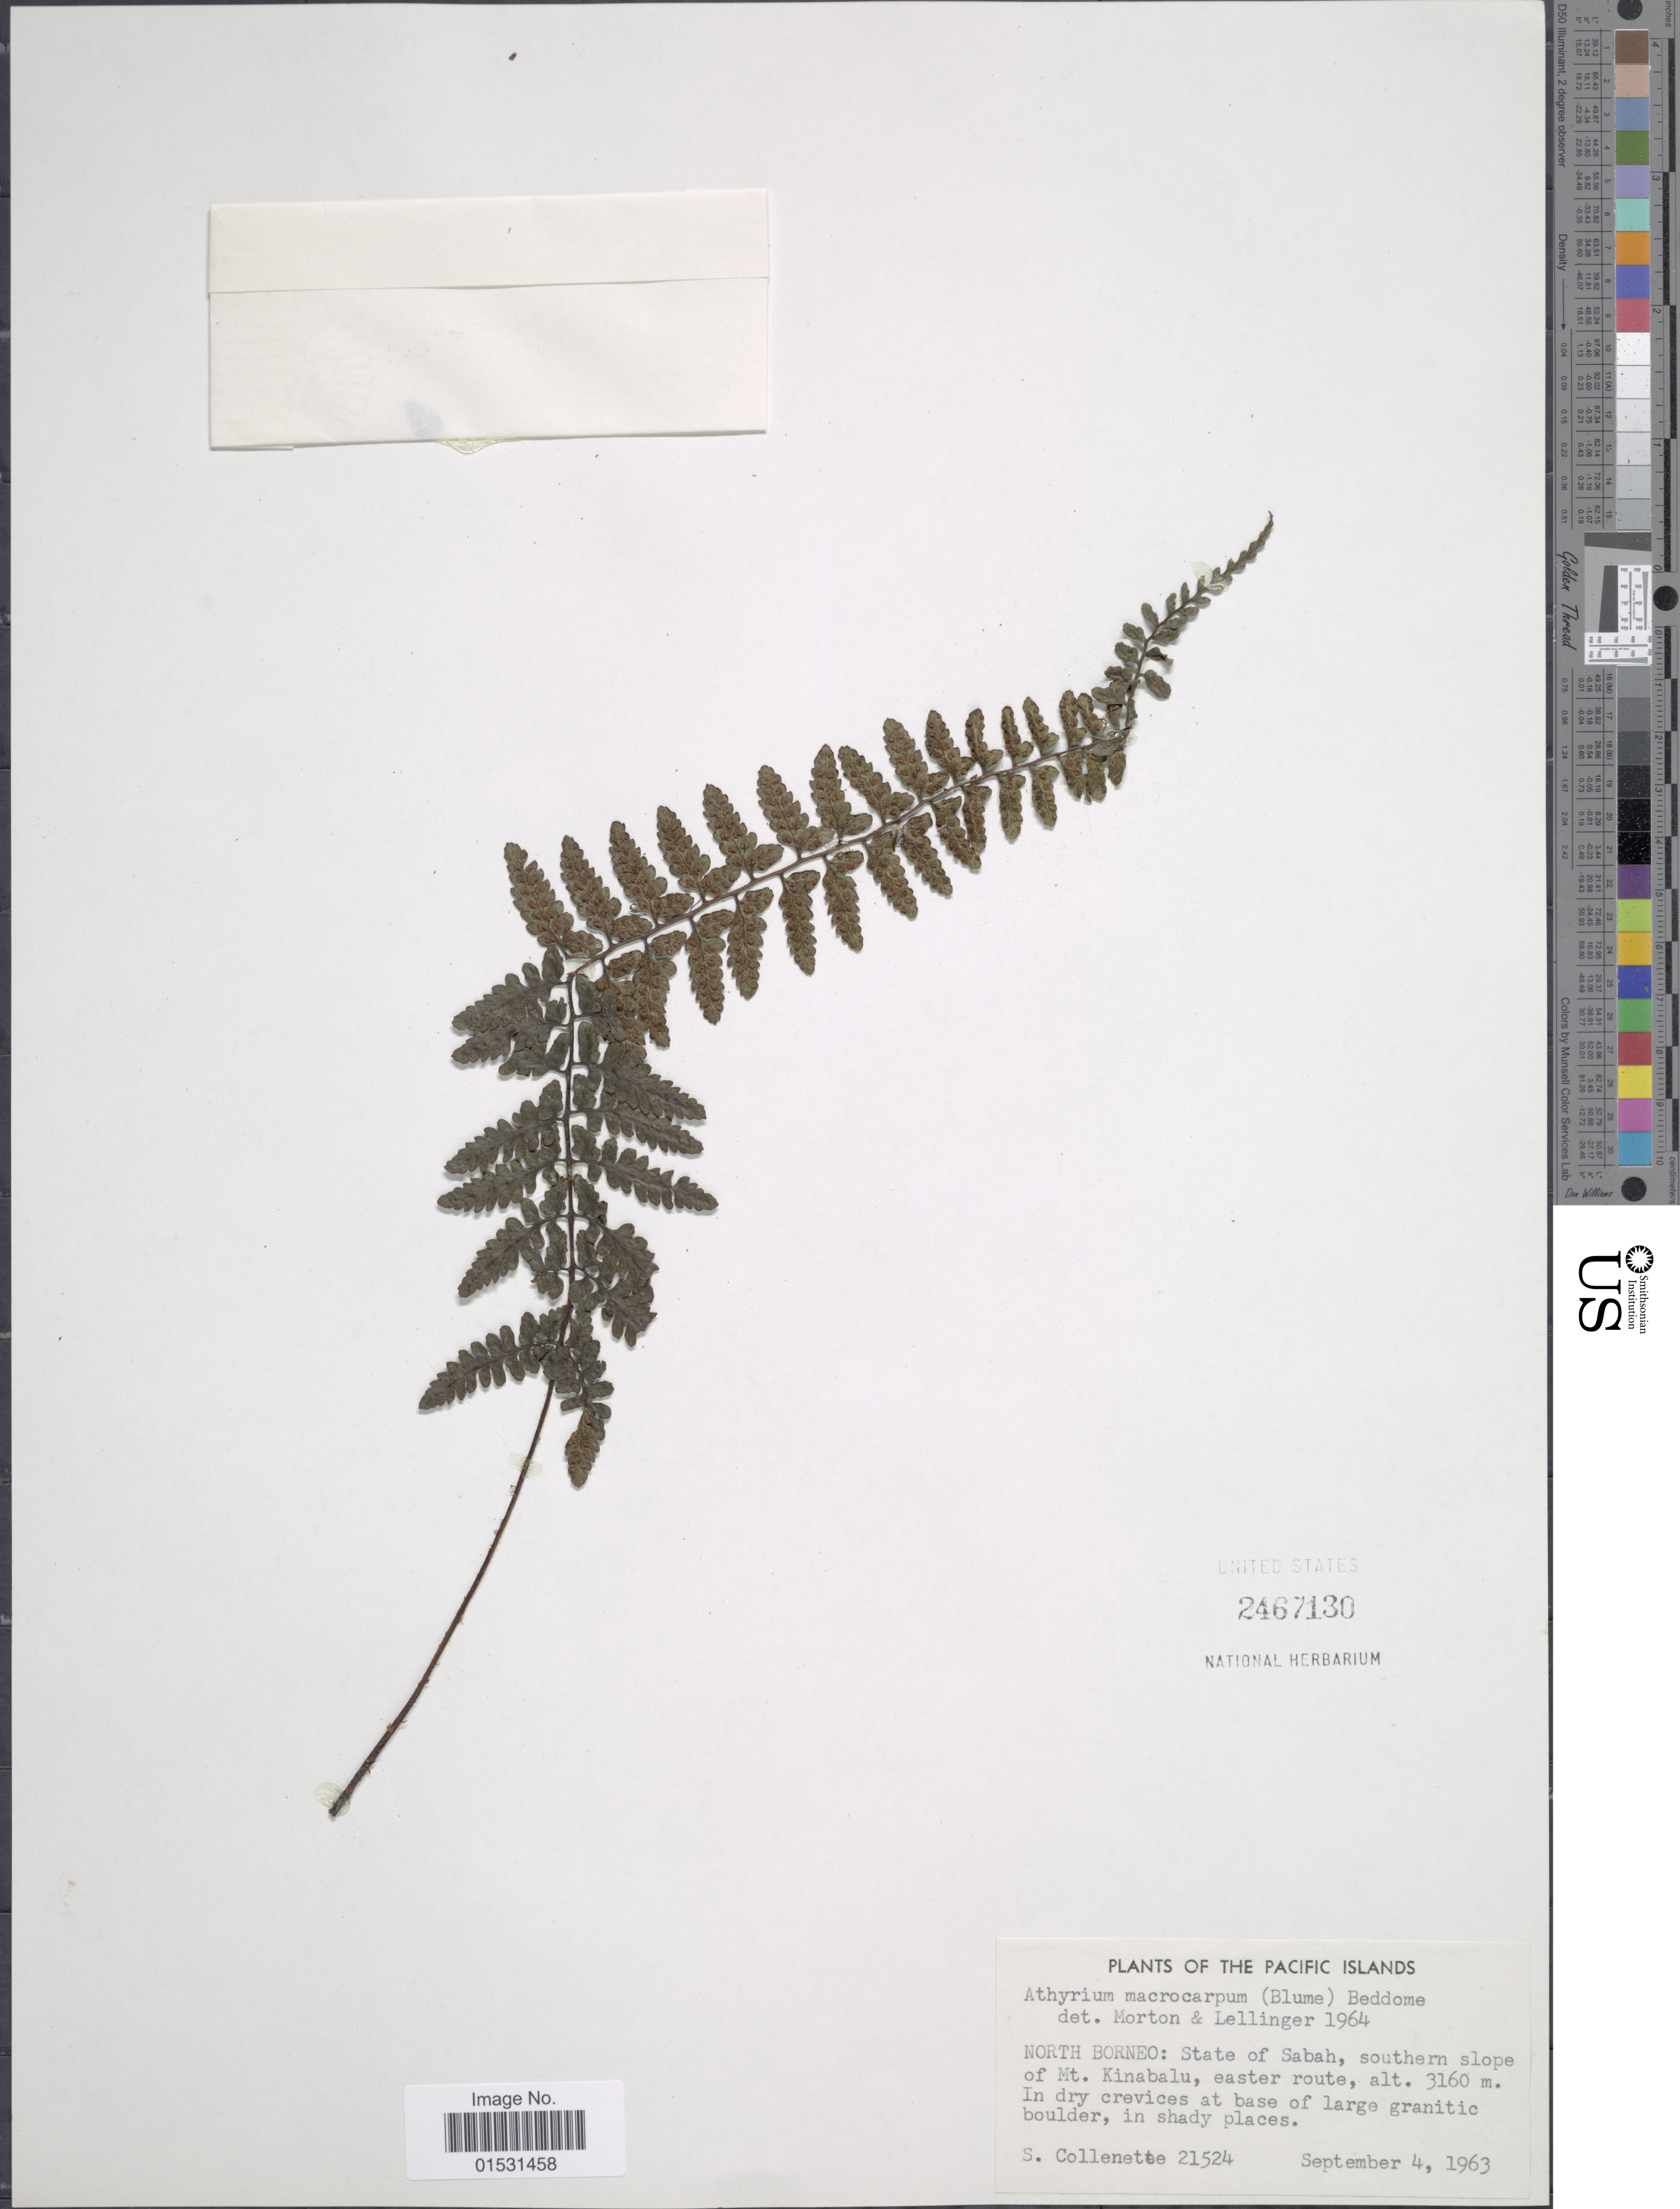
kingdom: Plantae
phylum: Tracheophyta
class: Polypodiopsida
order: Polypodiales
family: Athyriaceae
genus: Athyrium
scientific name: Athyrium macrocarpon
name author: Bedd.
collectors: S. Collenette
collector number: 21524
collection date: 1963-09-04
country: Malaysia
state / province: Sabah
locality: The Pacific Island. North Borneo: State of Sabah, southern slope of Mt. Kinabalu, easter route.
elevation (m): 3160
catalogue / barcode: US 2467130